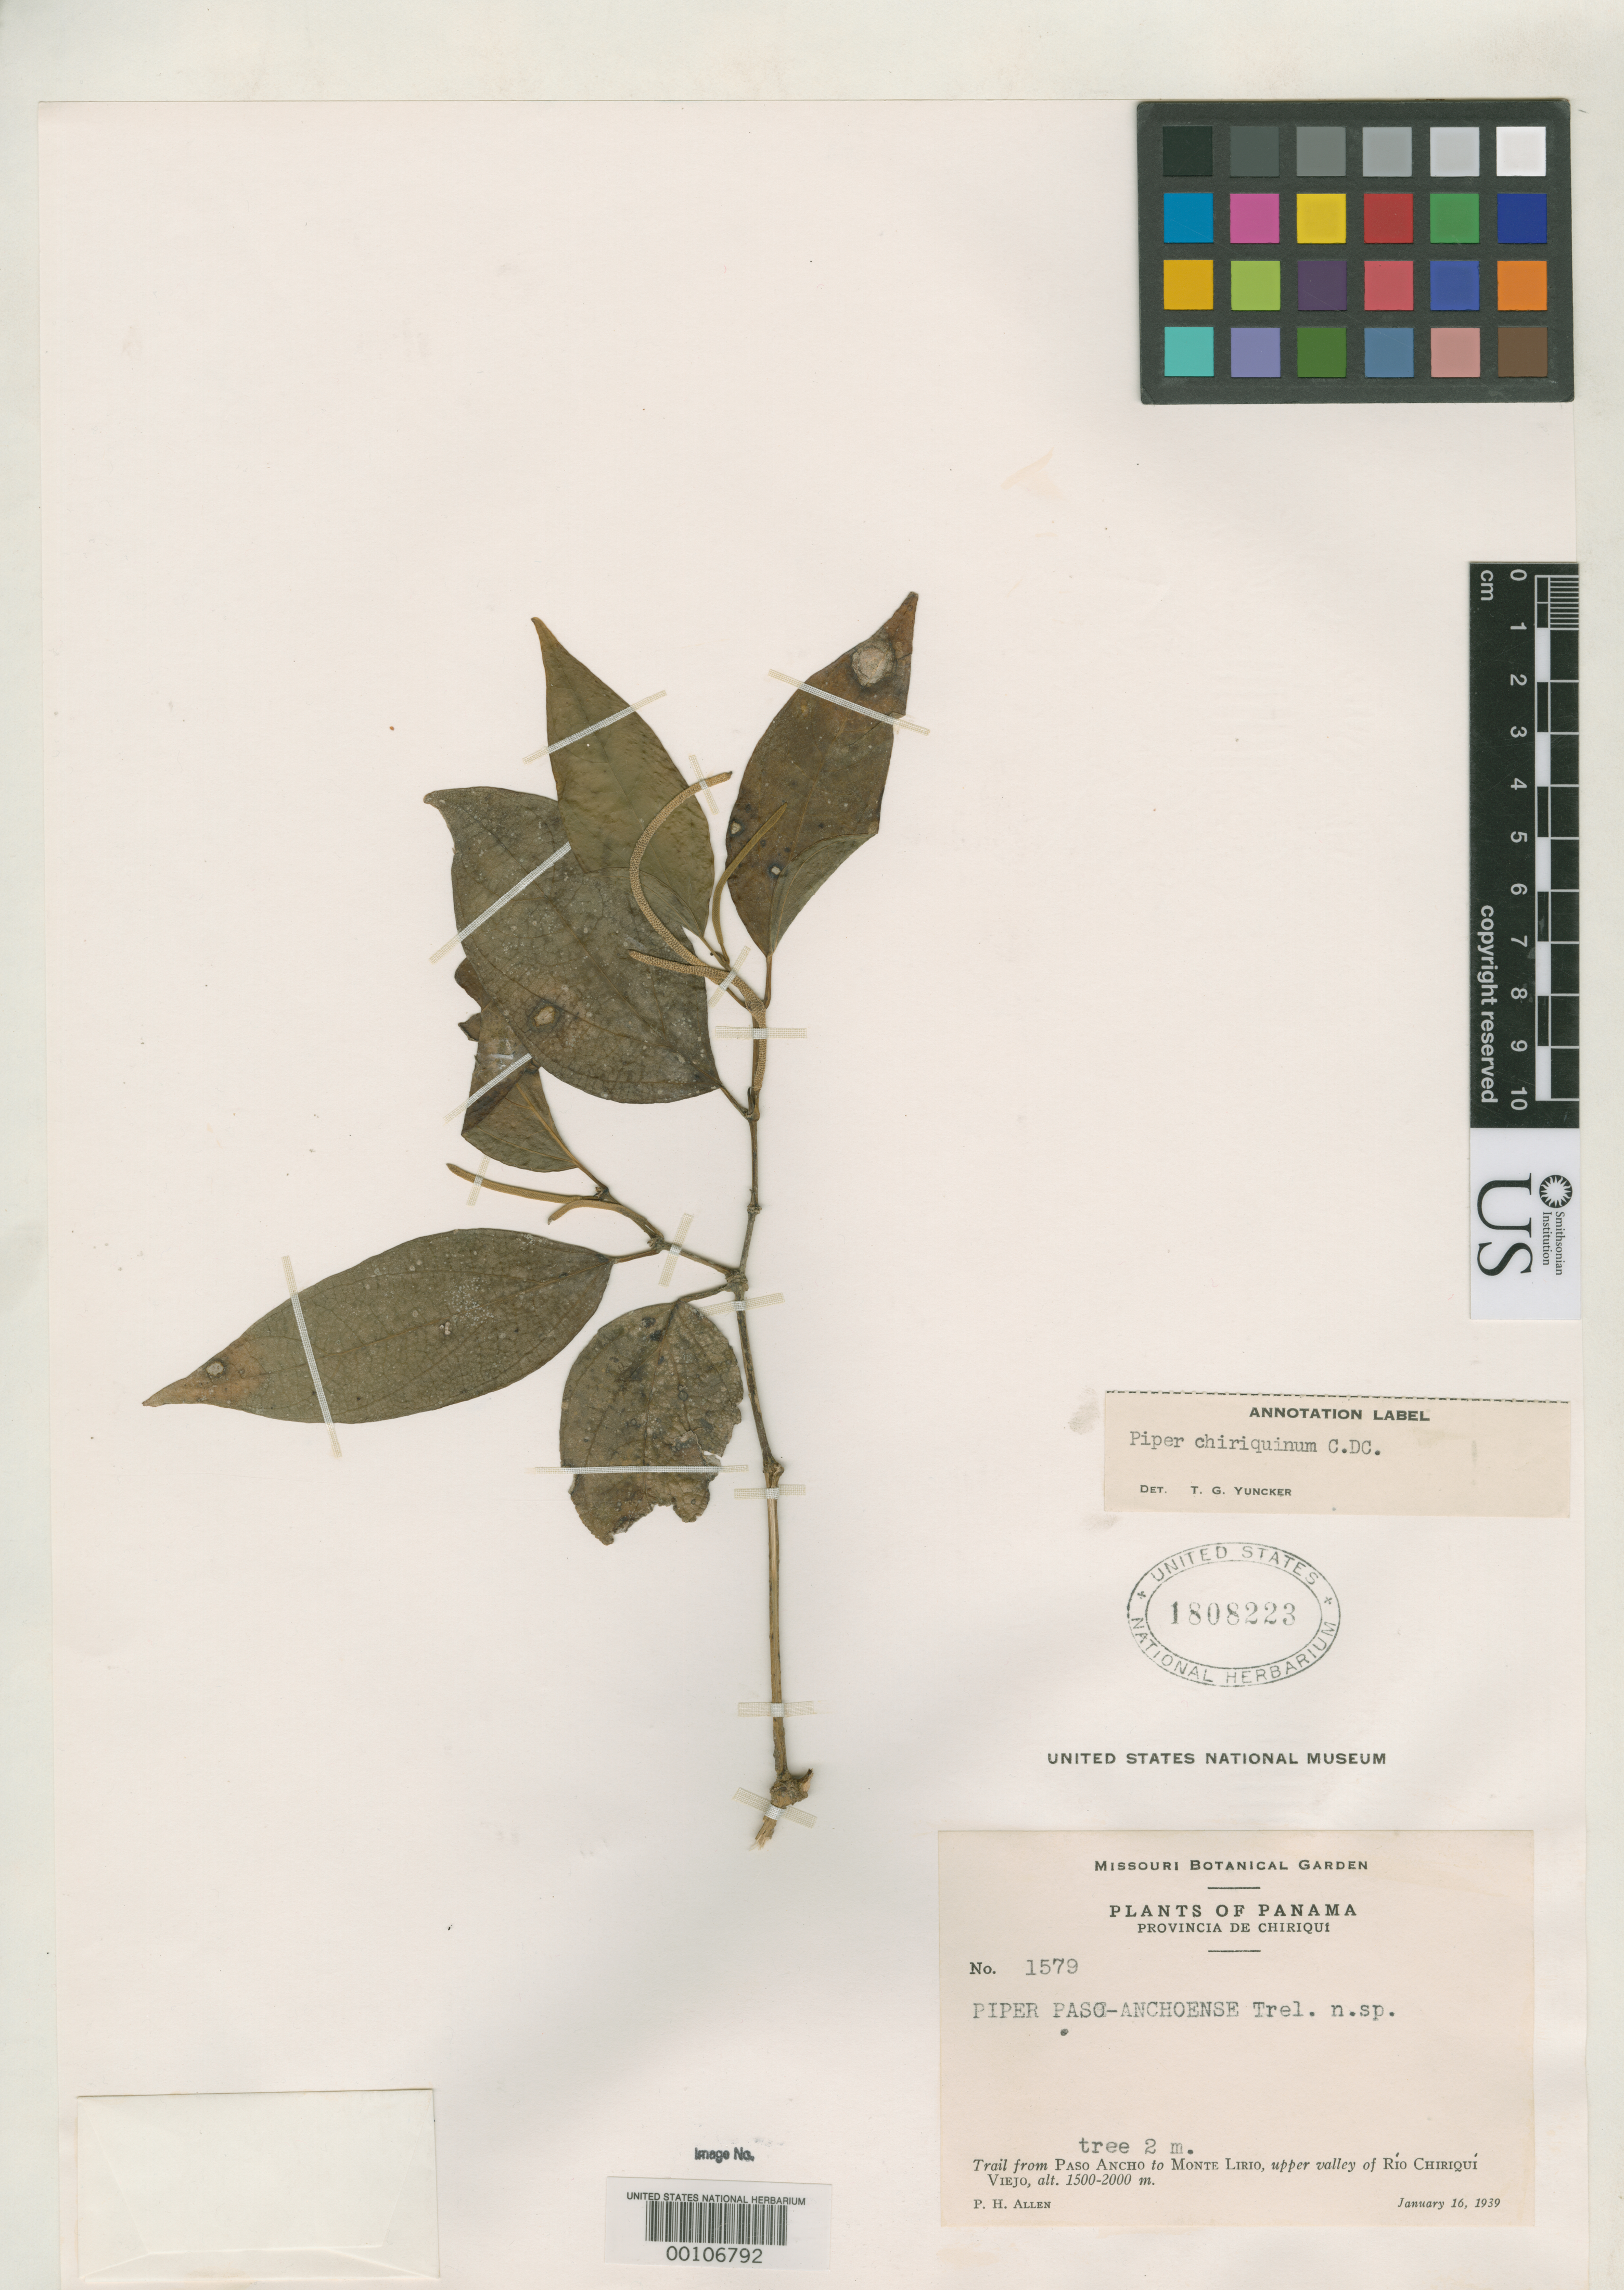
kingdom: Plantae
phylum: Tracheophyta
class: Magnoliopsida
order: Piperales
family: Piperaceae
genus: Piper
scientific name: Piper paso-anchoense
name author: Trel. in Woodson & Schery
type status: Isotype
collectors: P. H. Allen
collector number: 1579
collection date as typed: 16 Jan 1939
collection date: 1939-01-16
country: Panama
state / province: Chiriquí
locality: Between Paso Ancho and Monte Lirio, upper Valley of Rio Chiriqui Viejo.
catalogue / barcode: US 1808223